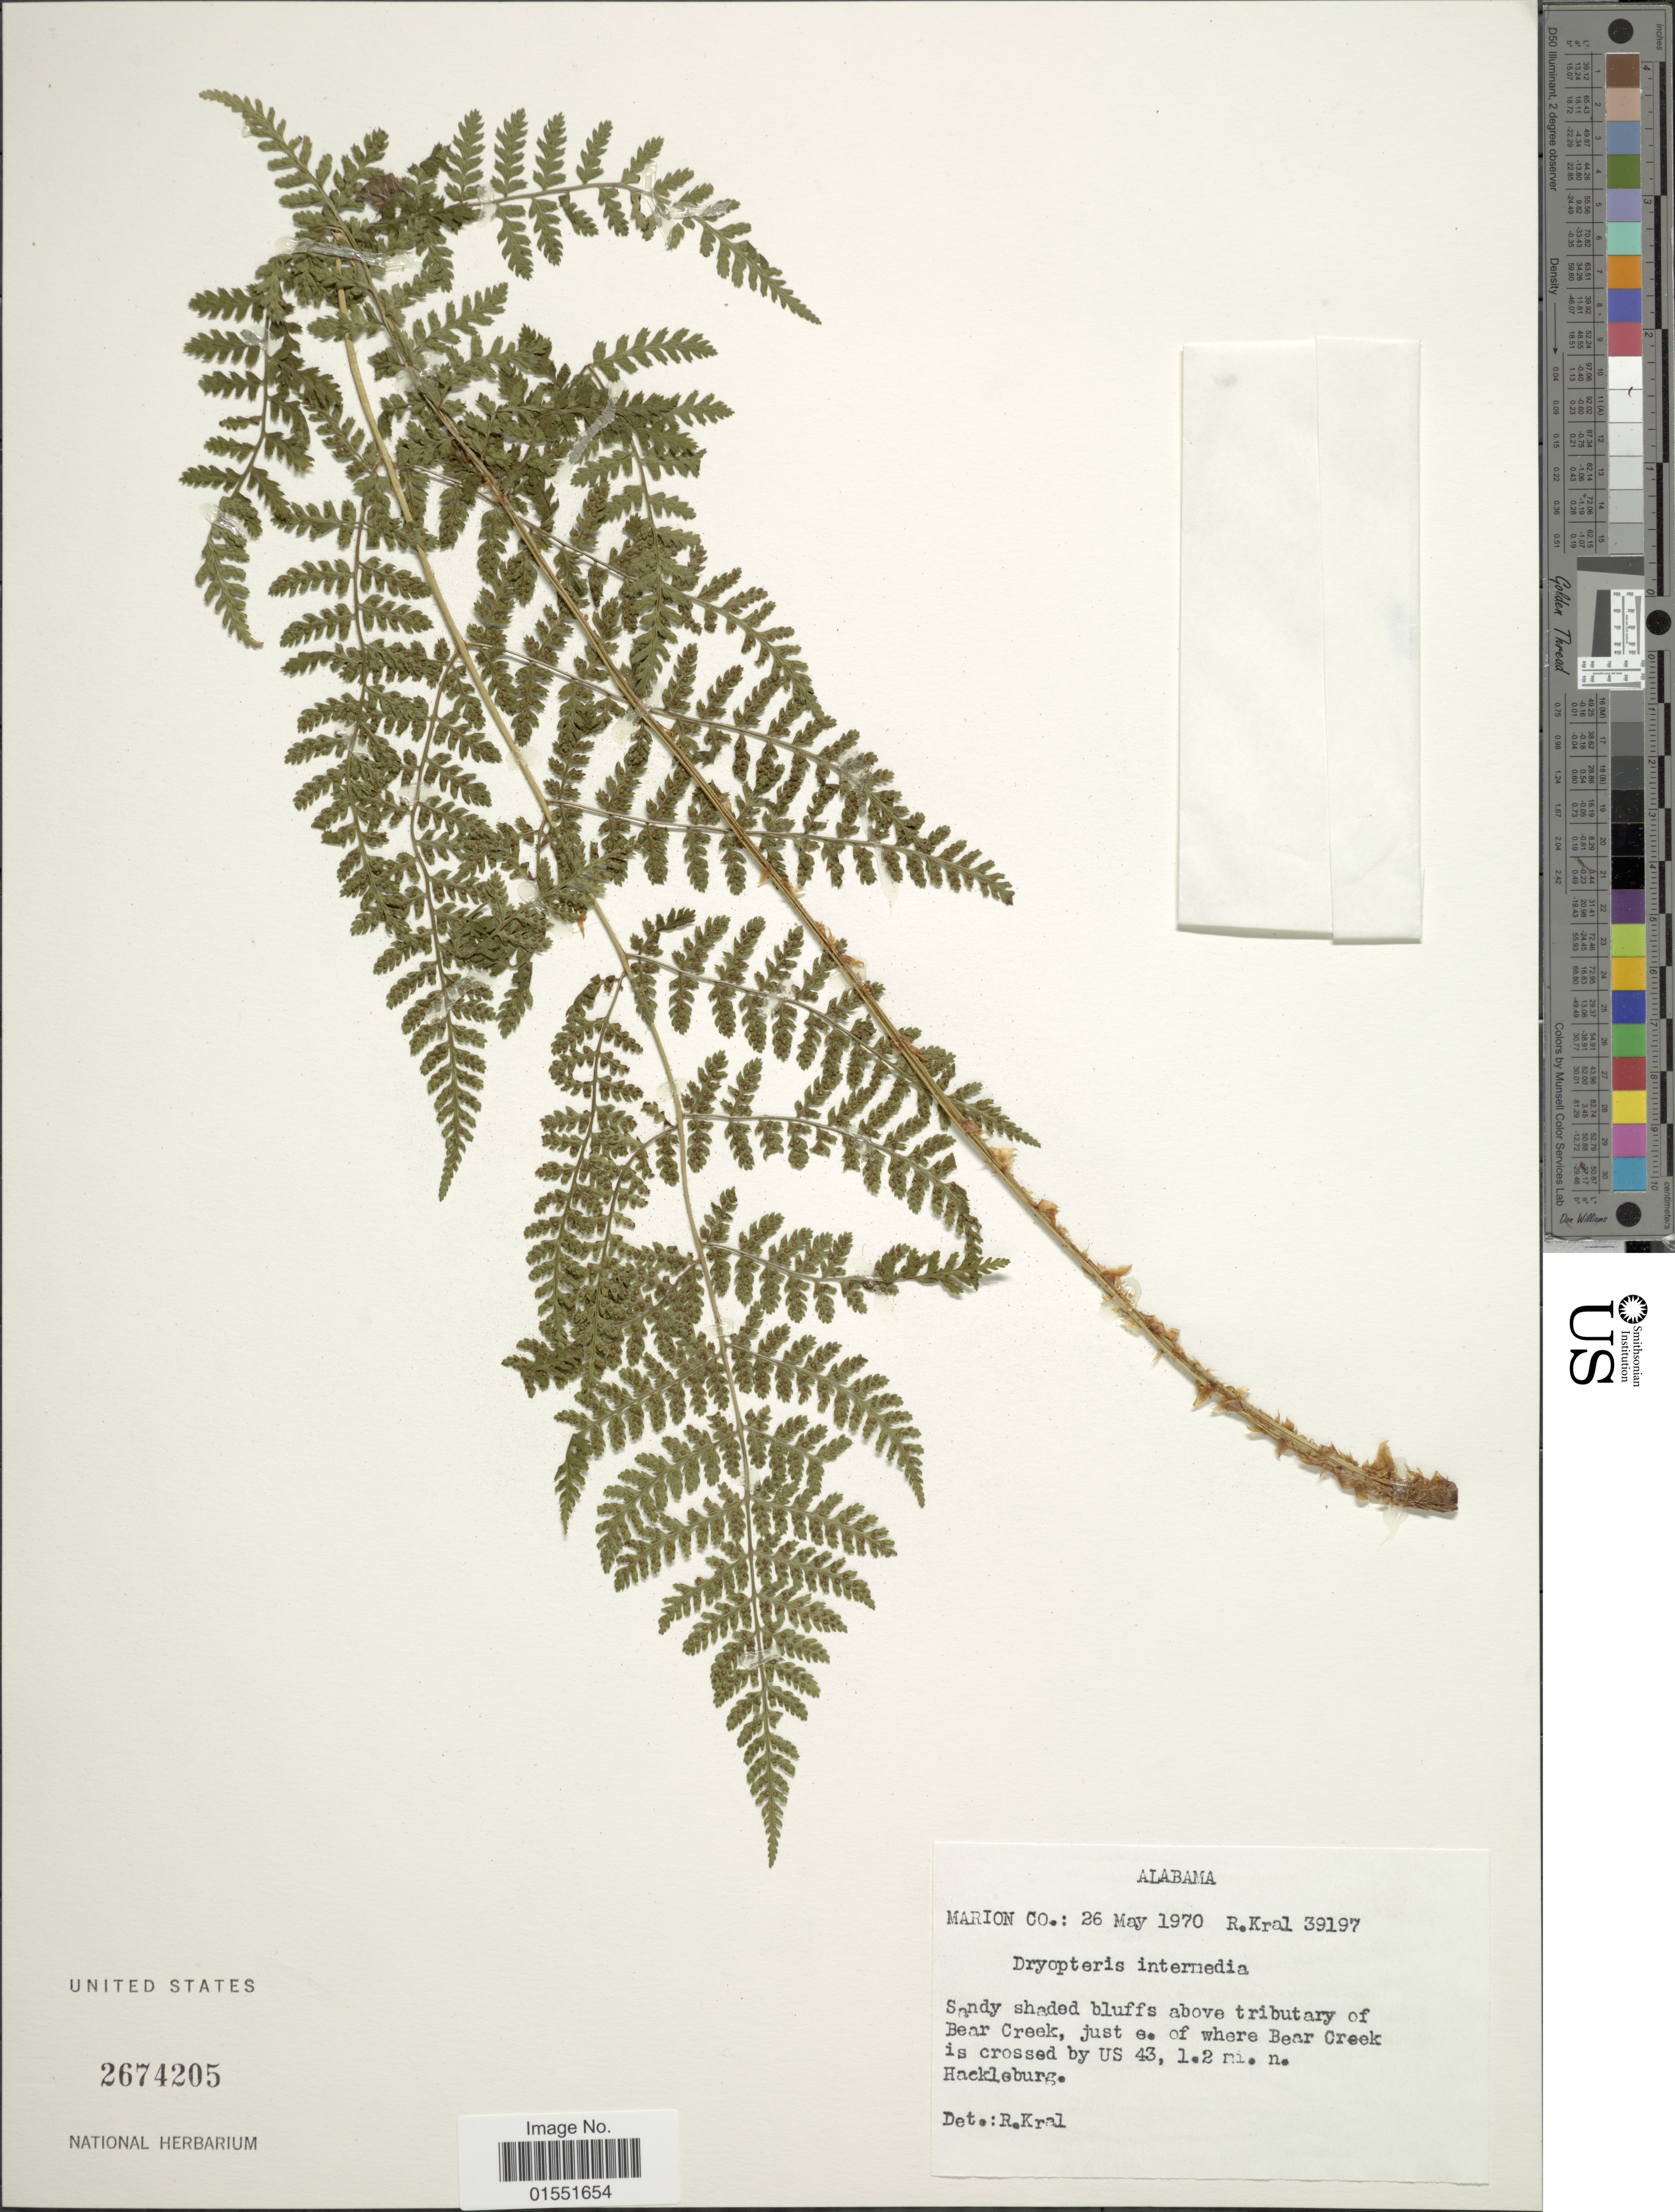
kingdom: Plantae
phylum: Tracheophyta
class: Polypodiopsida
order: Polypodiales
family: Dryopteridaceae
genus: Dryopteris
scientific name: Dryopteris intermedia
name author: (Muhl.) A. Gray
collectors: R. Kral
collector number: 39197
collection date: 1970-05-26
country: United States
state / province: Alabama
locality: Marion Co. Sandy shaded bluffs above tributary of Bear Creek, just e. of where Bear Creek is crossed by US 43, 1.2 mi. n. Hackleburg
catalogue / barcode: US 2674205